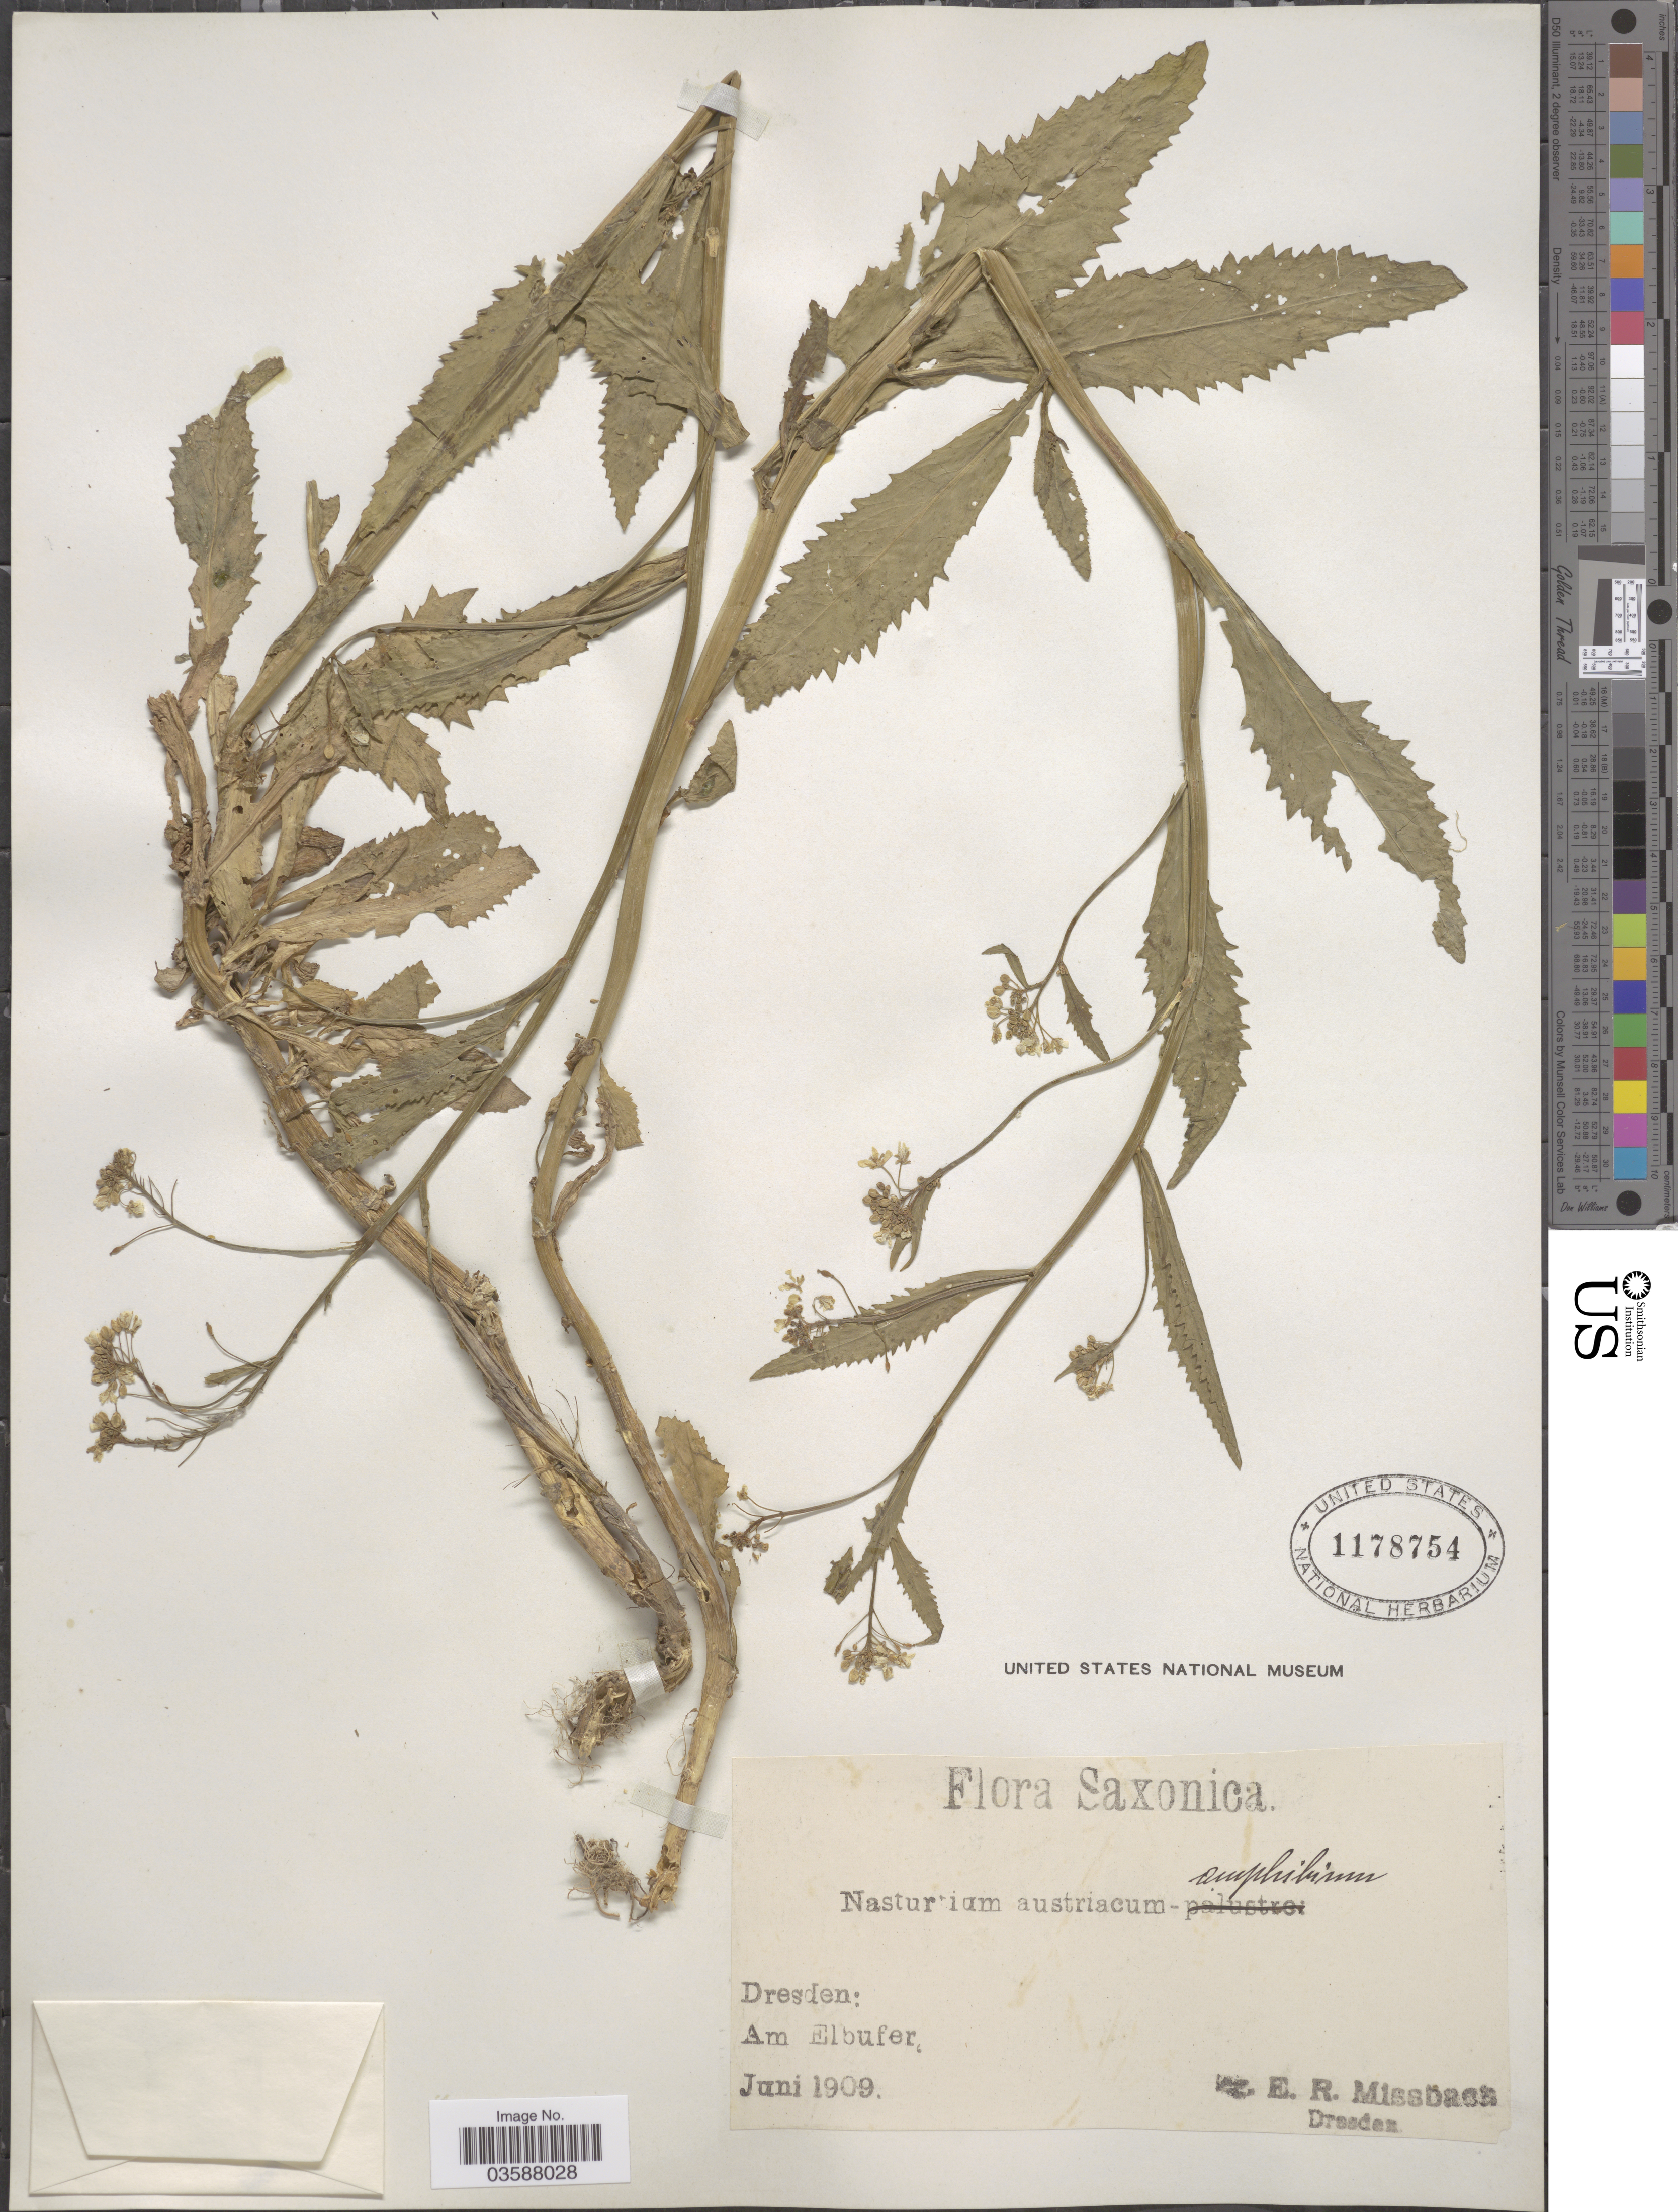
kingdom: Plantae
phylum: Tracheophyta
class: Magnoliopsida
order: Brassicales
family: Brassicaceae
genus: Rorippa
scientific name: Rorippa austriaca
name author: (Crantz) Besser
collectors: E. Missbach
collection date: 1909-06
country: Germany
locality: Saxonica. Dresden: Am Elbufer.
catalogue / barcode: US 1178754